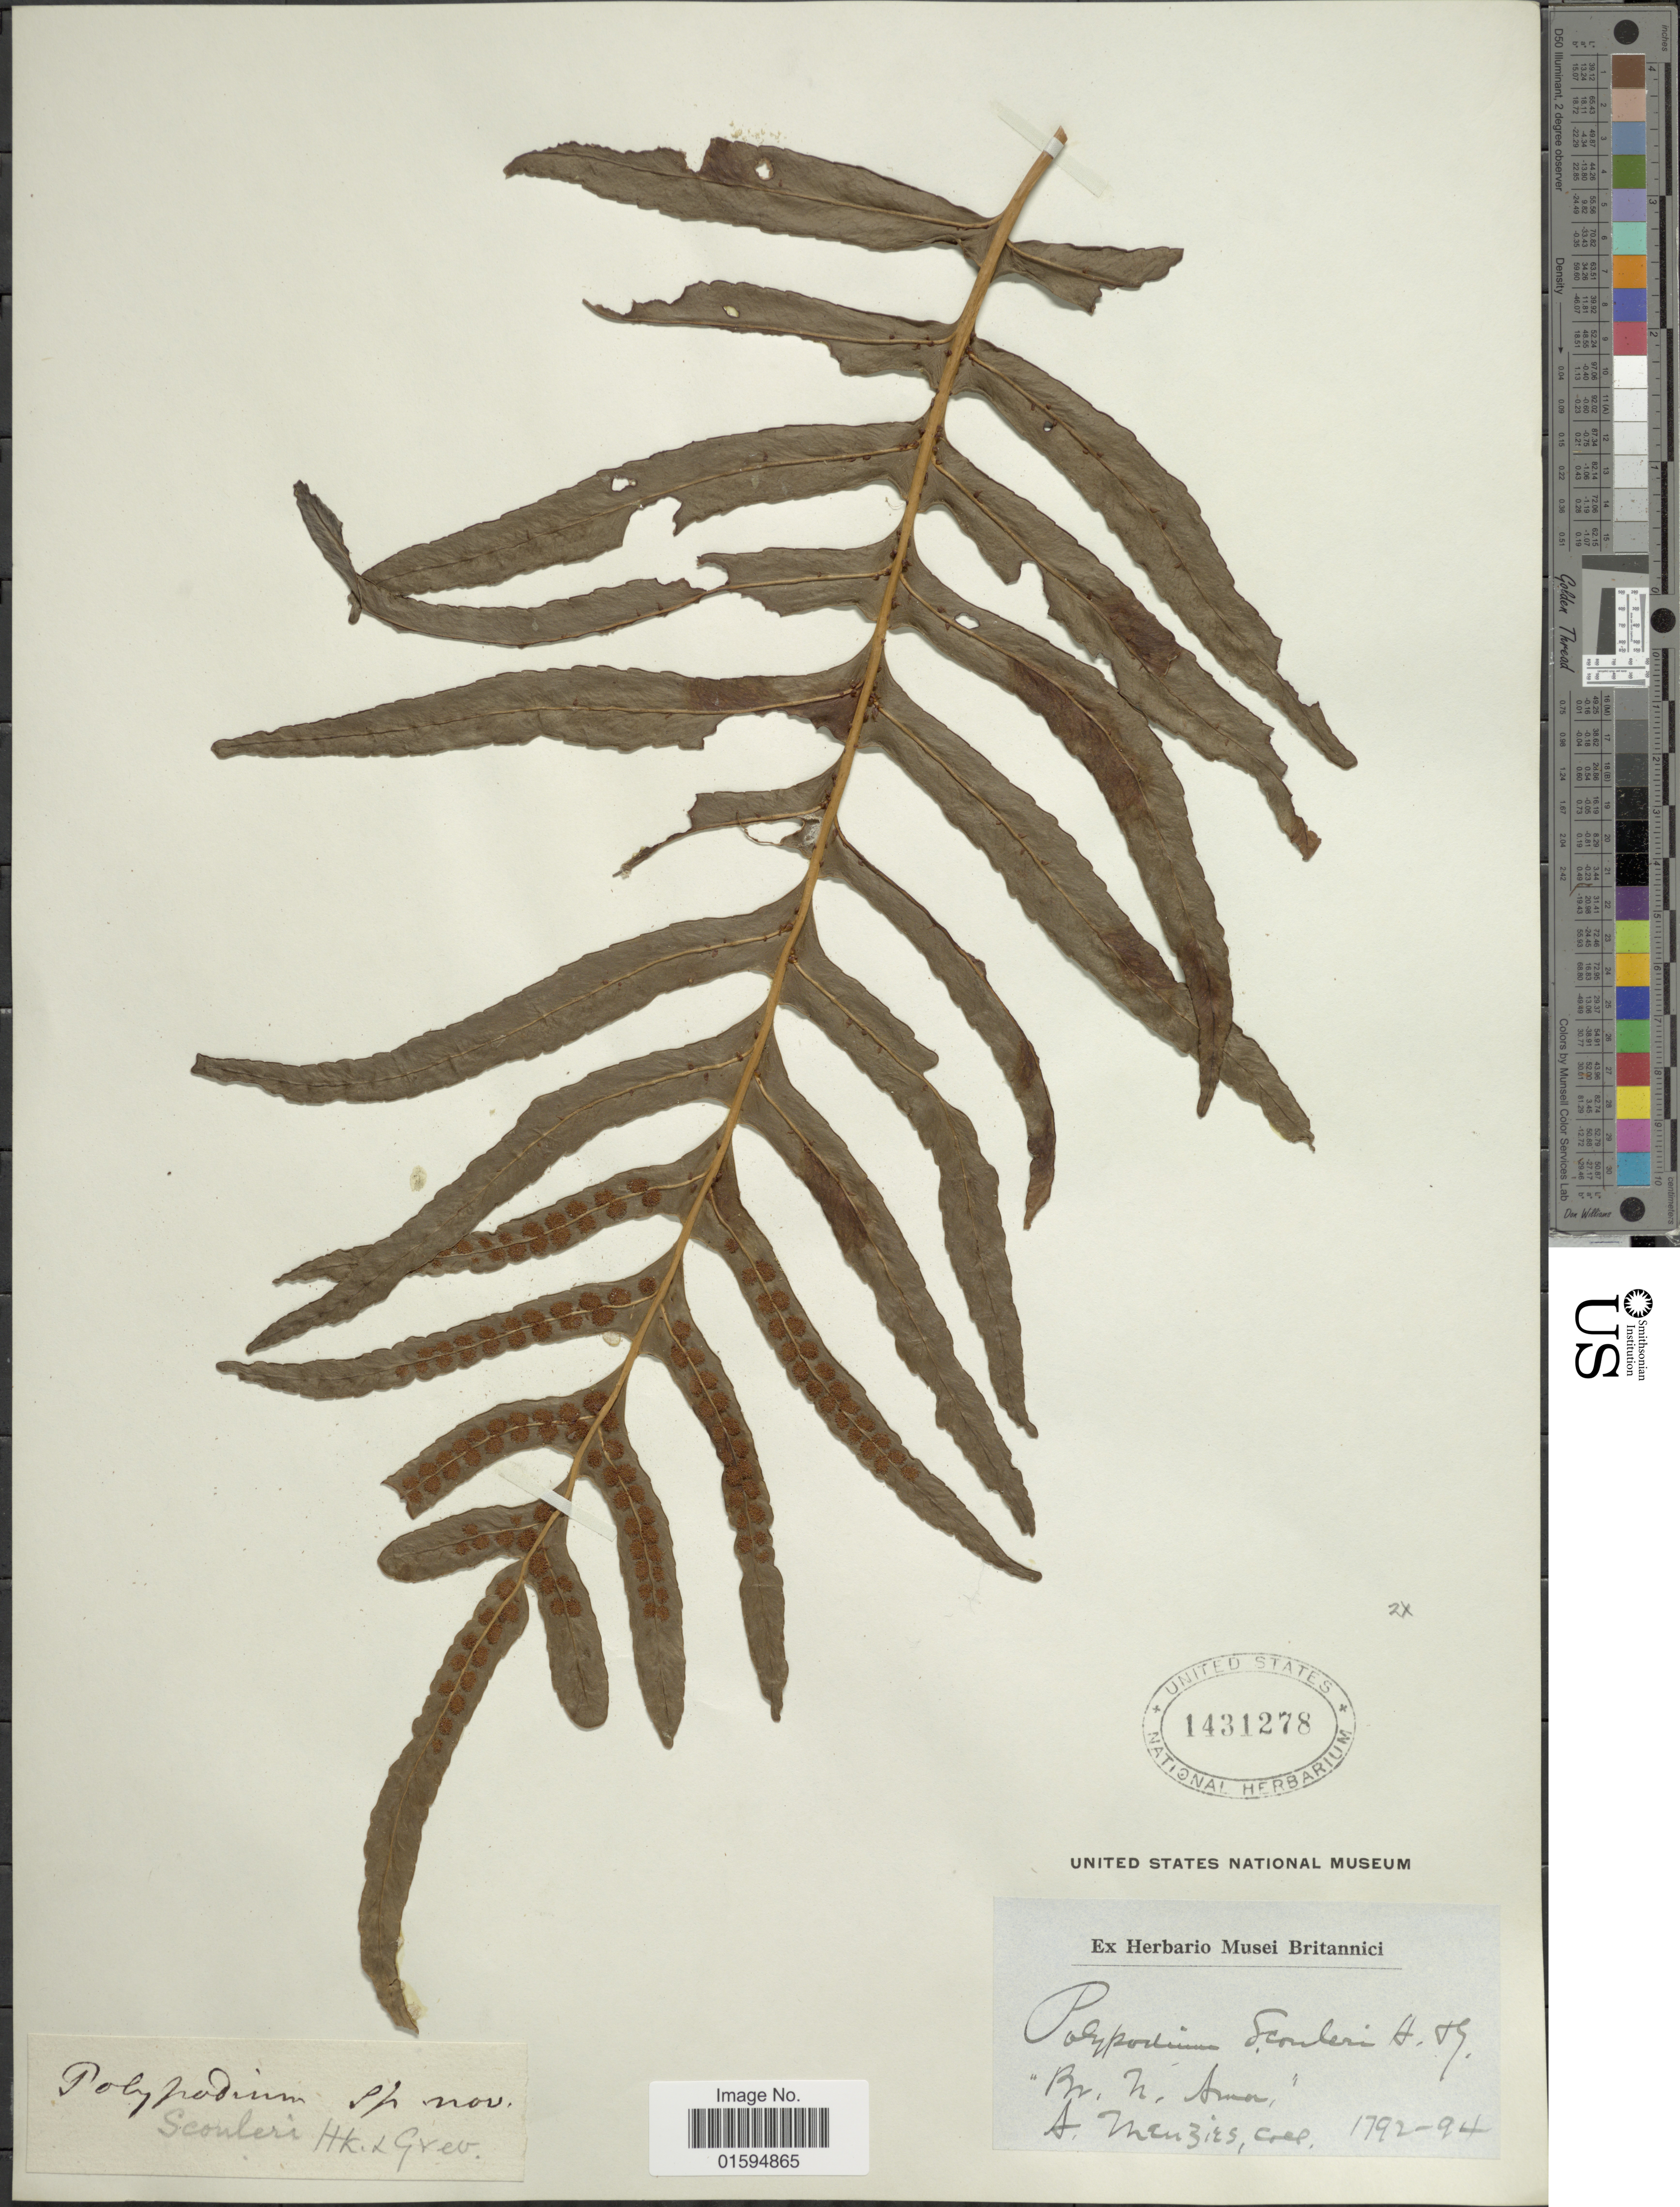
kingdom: Plantae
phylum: Tracheophyta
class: Polypodiopsida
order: Polypodiales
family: Polypodiaceae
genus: Polypodium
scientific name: Polypodium scouleri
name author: Hook. & Grev.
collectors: A. Menzies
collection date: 1792/1794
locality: Br. N. Amer [interpreted]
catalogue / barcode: US 1431278